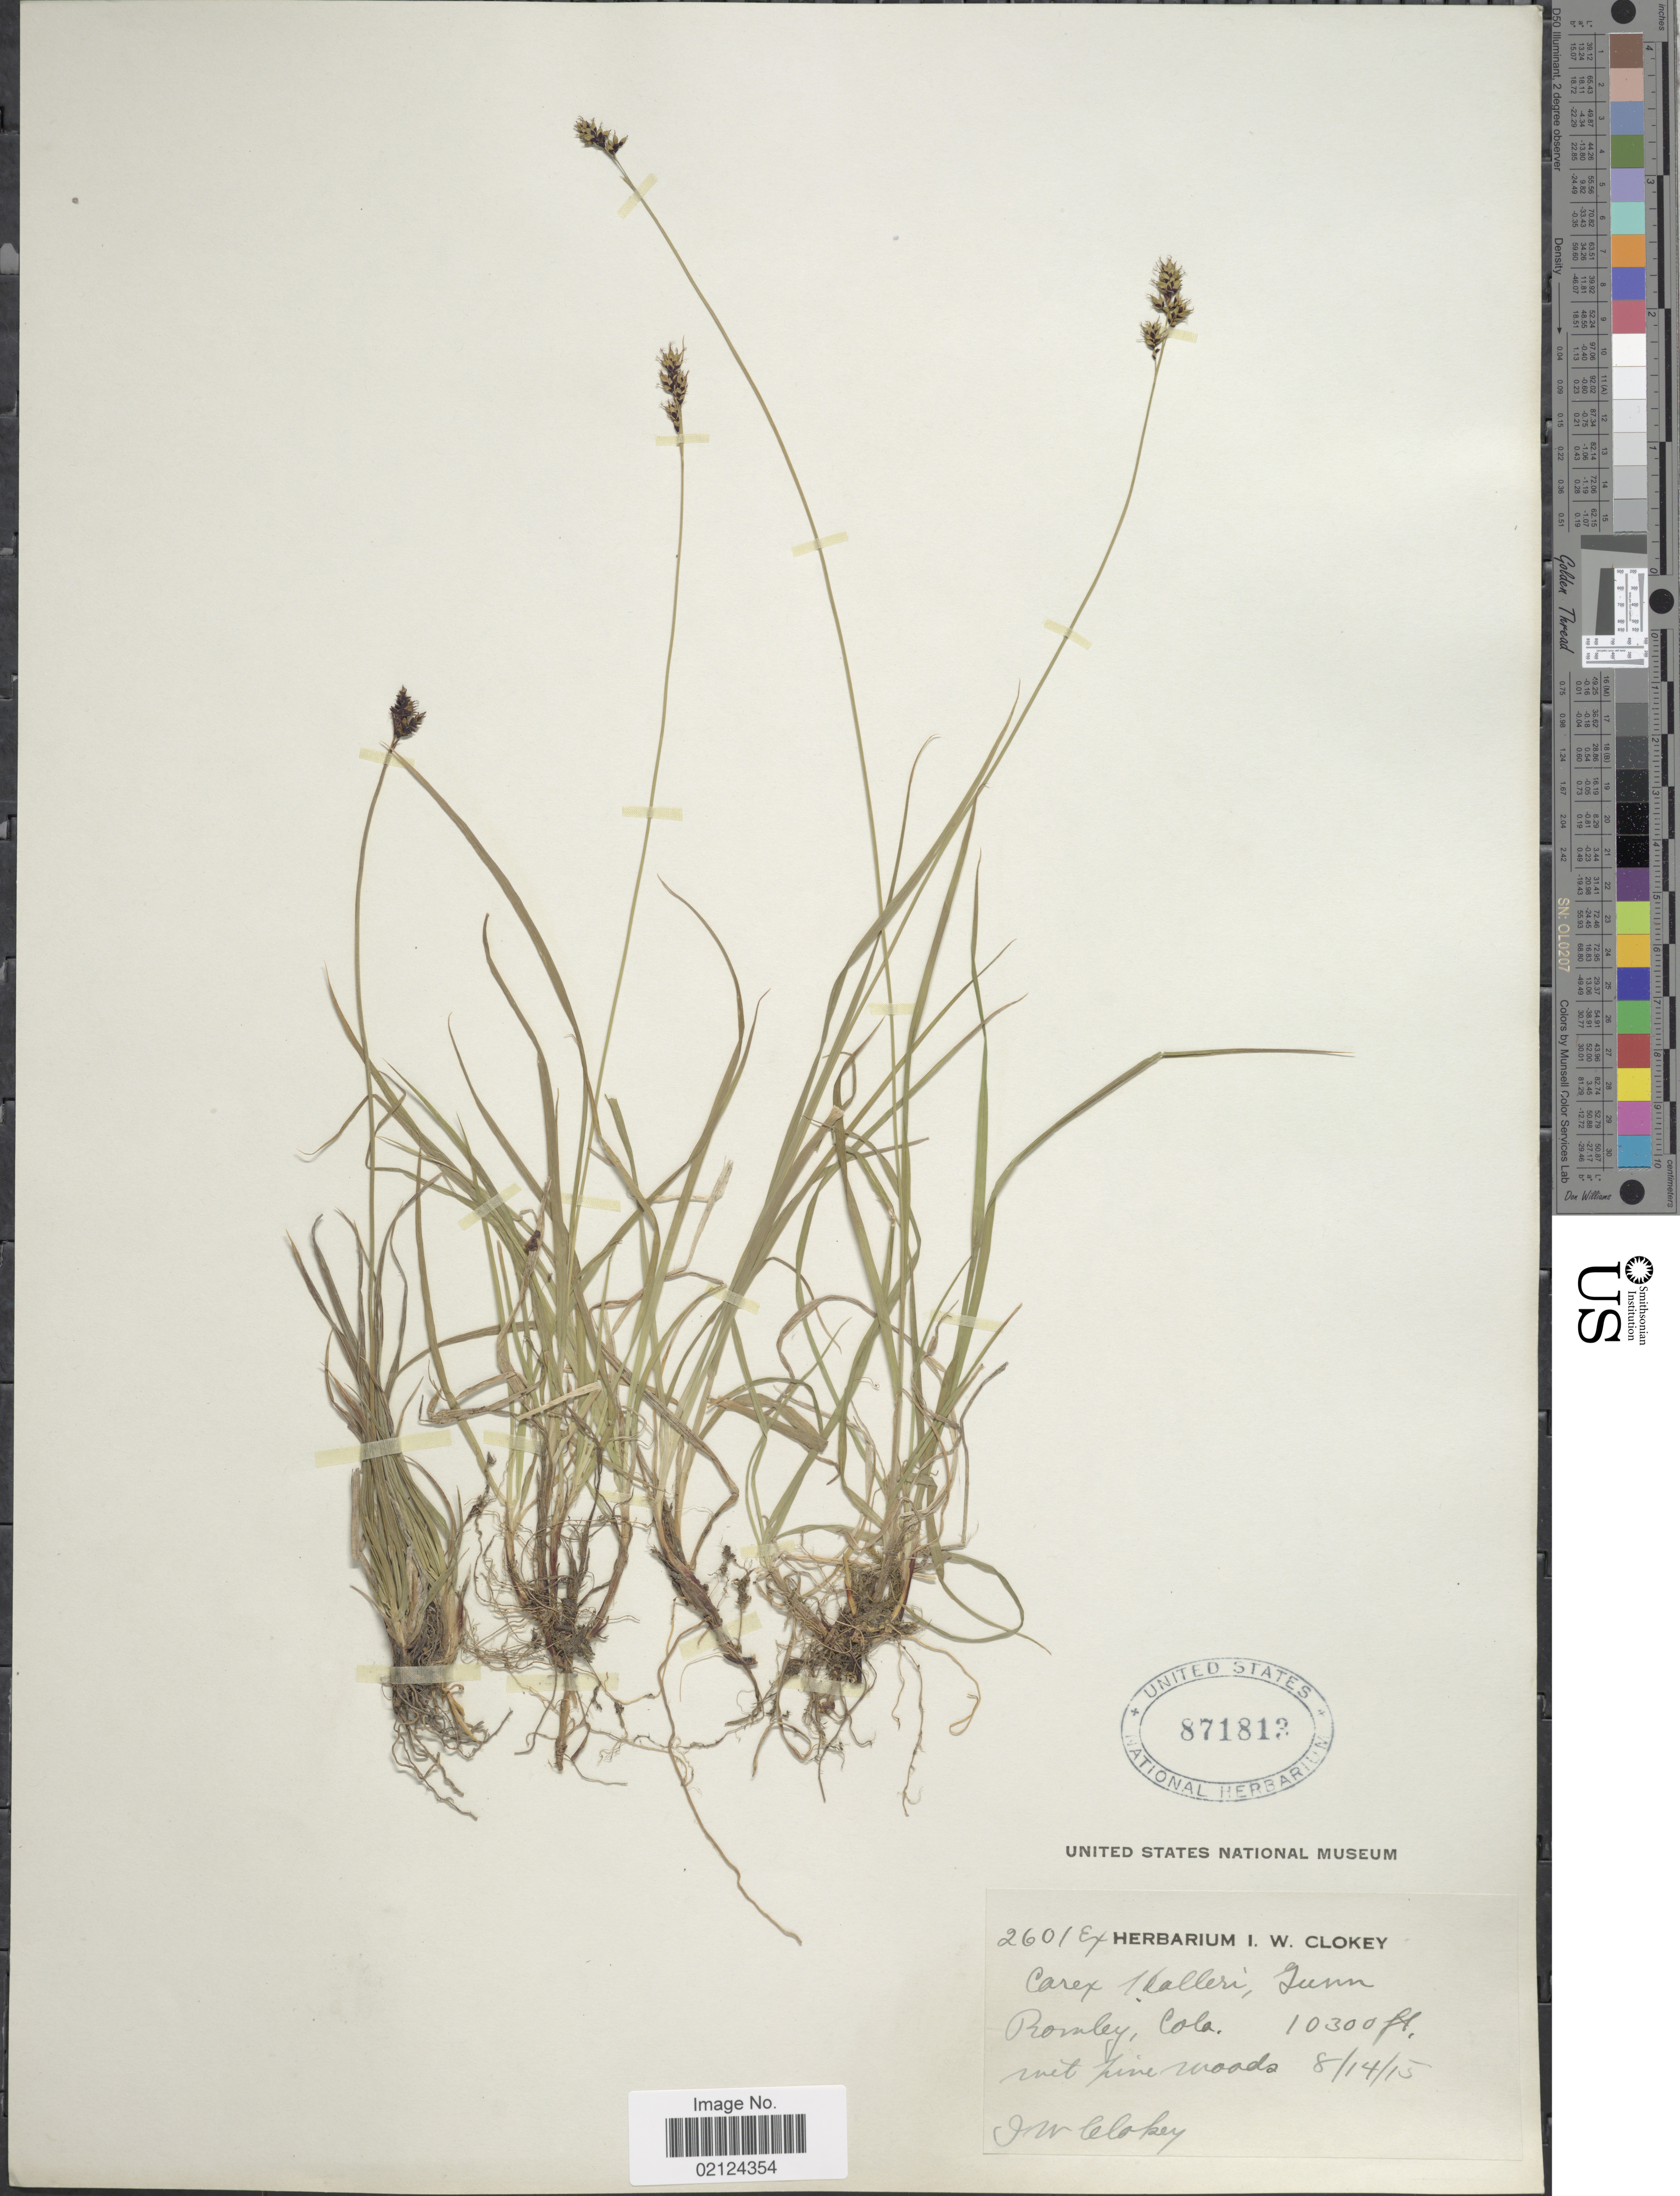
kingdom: Plantae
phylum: Tracheophyta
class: Liliopsida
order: Poales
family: Cyperaceae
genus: Carex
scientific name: Carex media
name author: R. Br.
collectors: I. W. Clokey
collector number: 2601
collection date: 1915-08-14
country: United States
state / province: Colorado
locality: Romley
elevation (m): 3139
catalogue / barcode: US 871813